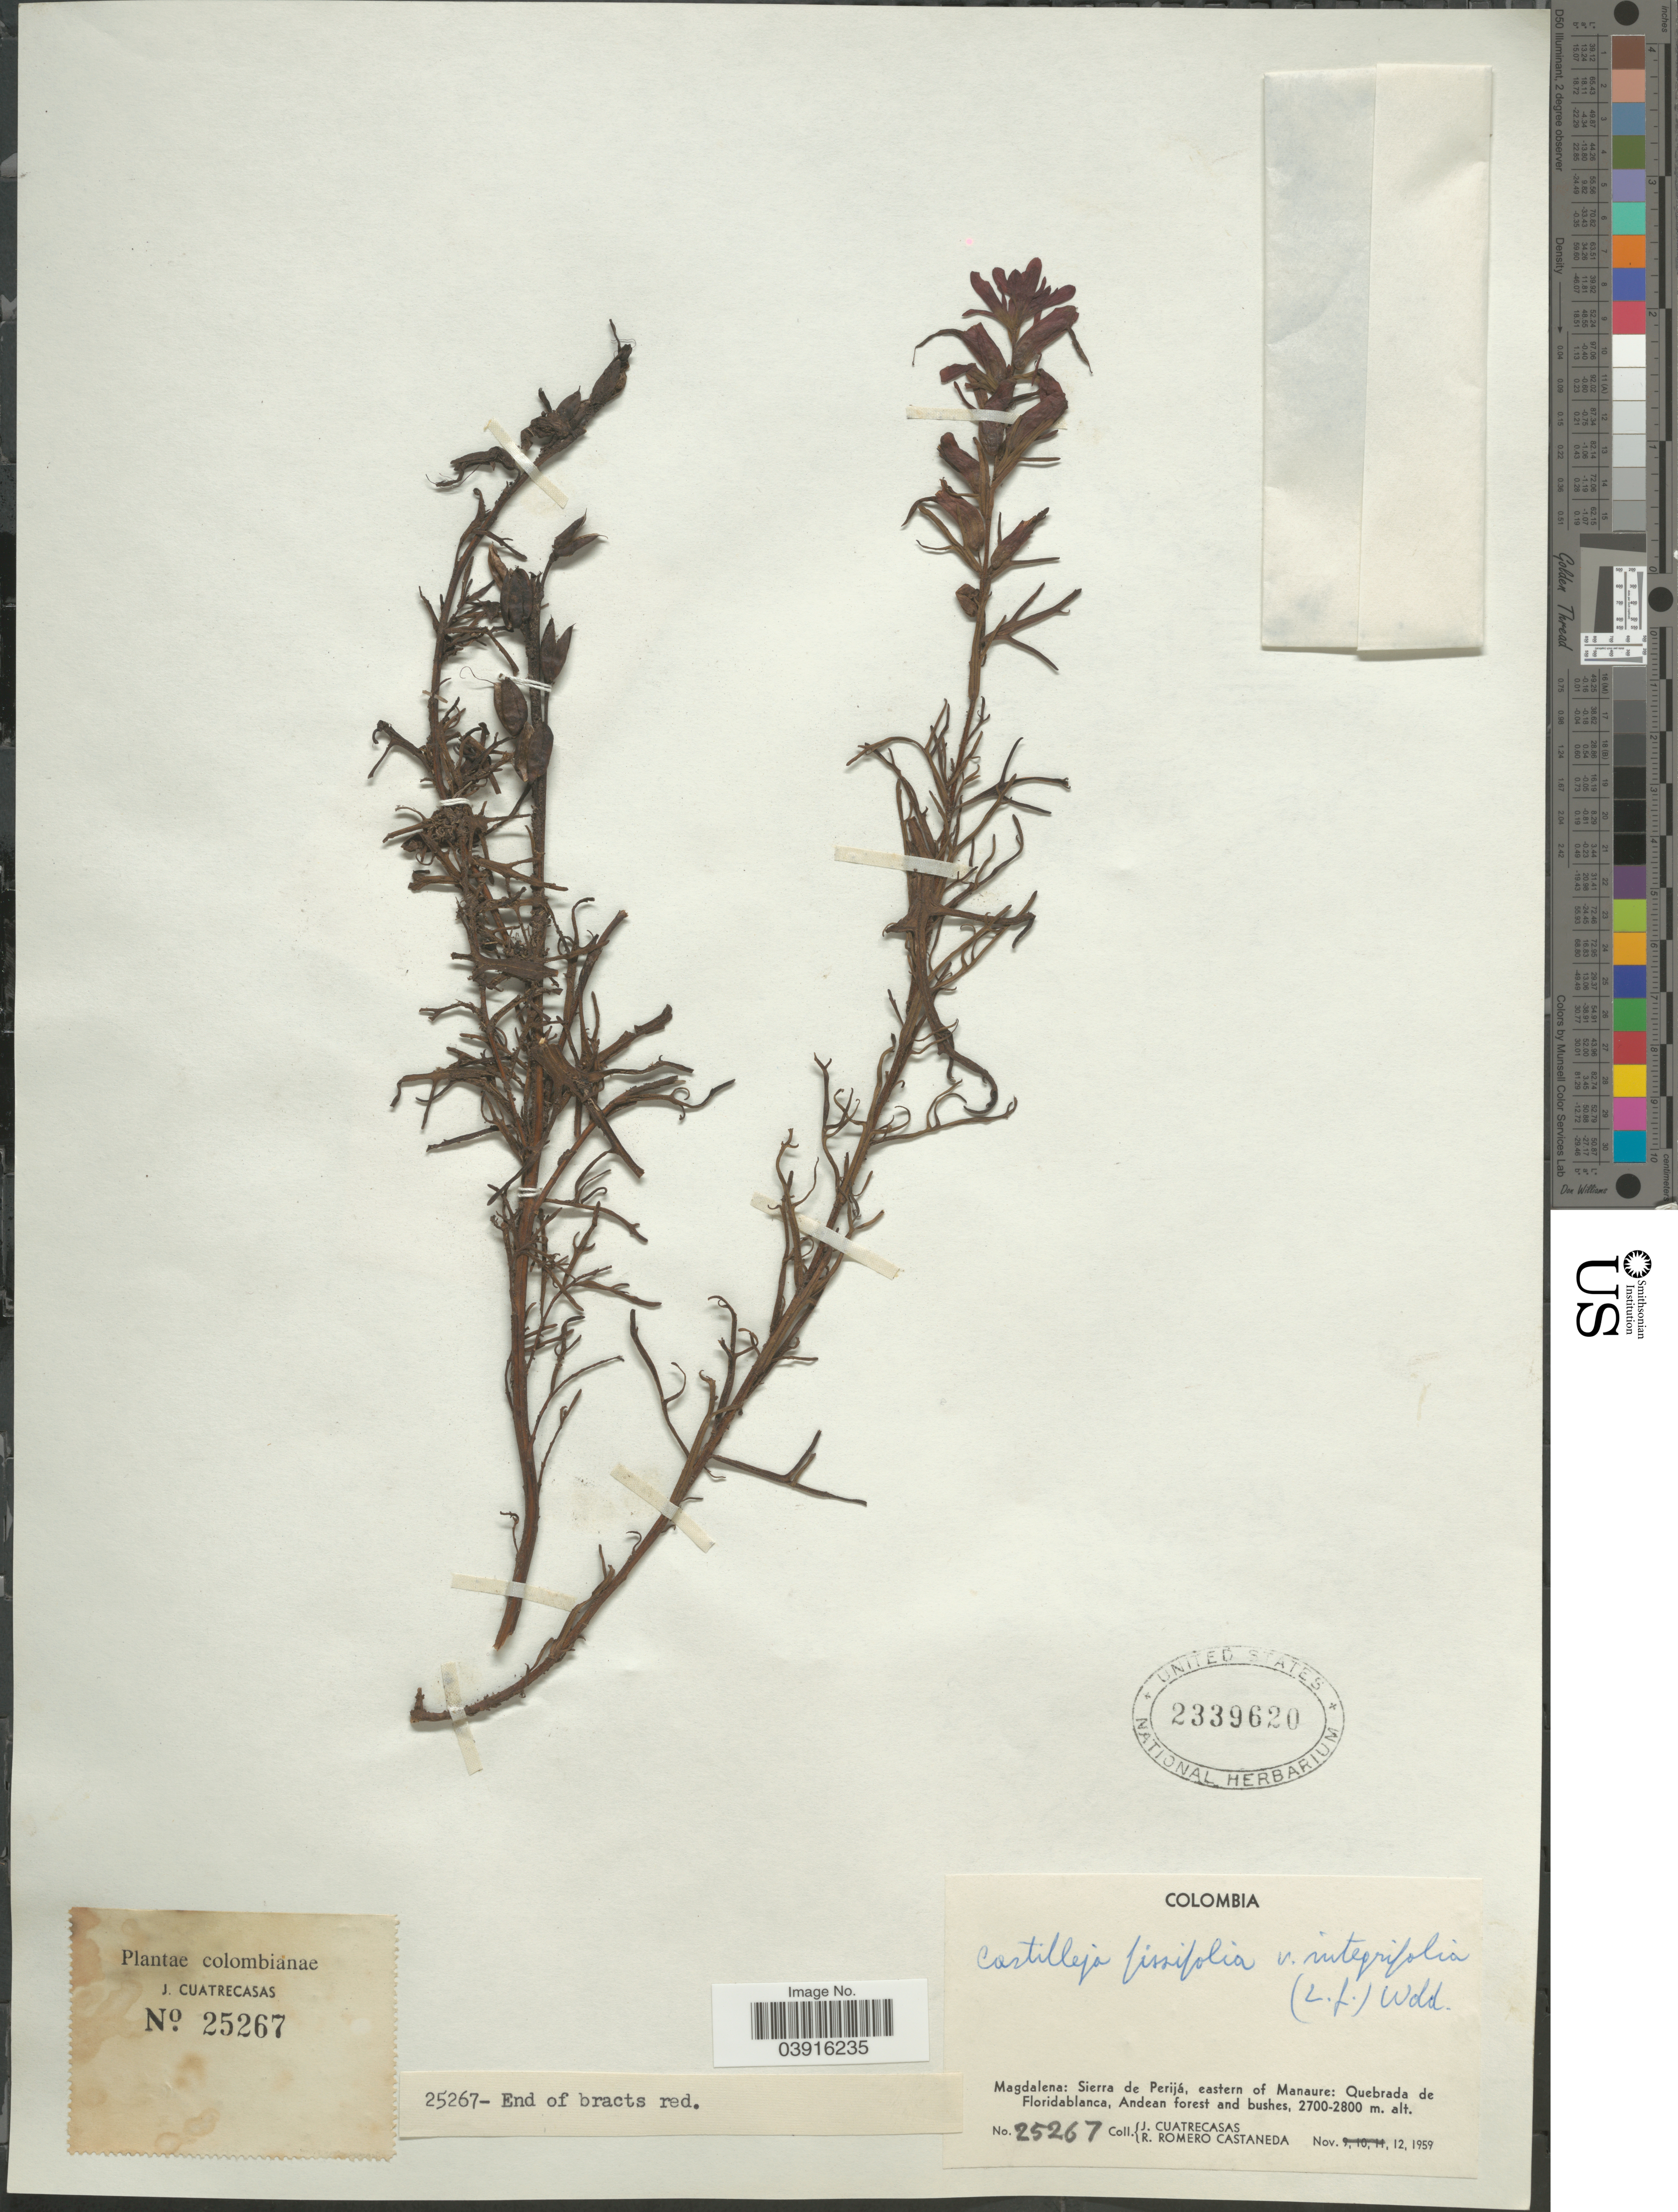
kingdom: Plantae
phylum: Tracheophyta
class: Magnoliopsida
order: Lamiales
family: Orobanchaceae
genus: Castilleja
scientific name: Castilleja fissifolia var. integrifolia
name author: (L. f.) Wedd.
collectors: J. Cuatrecasas & R. Romero Castañeda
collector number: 25267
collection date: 1959-11-12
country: Colombia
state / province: Magdalena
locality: Sierra de Perijá, eastern of Manaure: Quebrada de Floridablanca, Andean forest and bushes.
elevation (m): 2700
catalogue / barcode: US 2339620